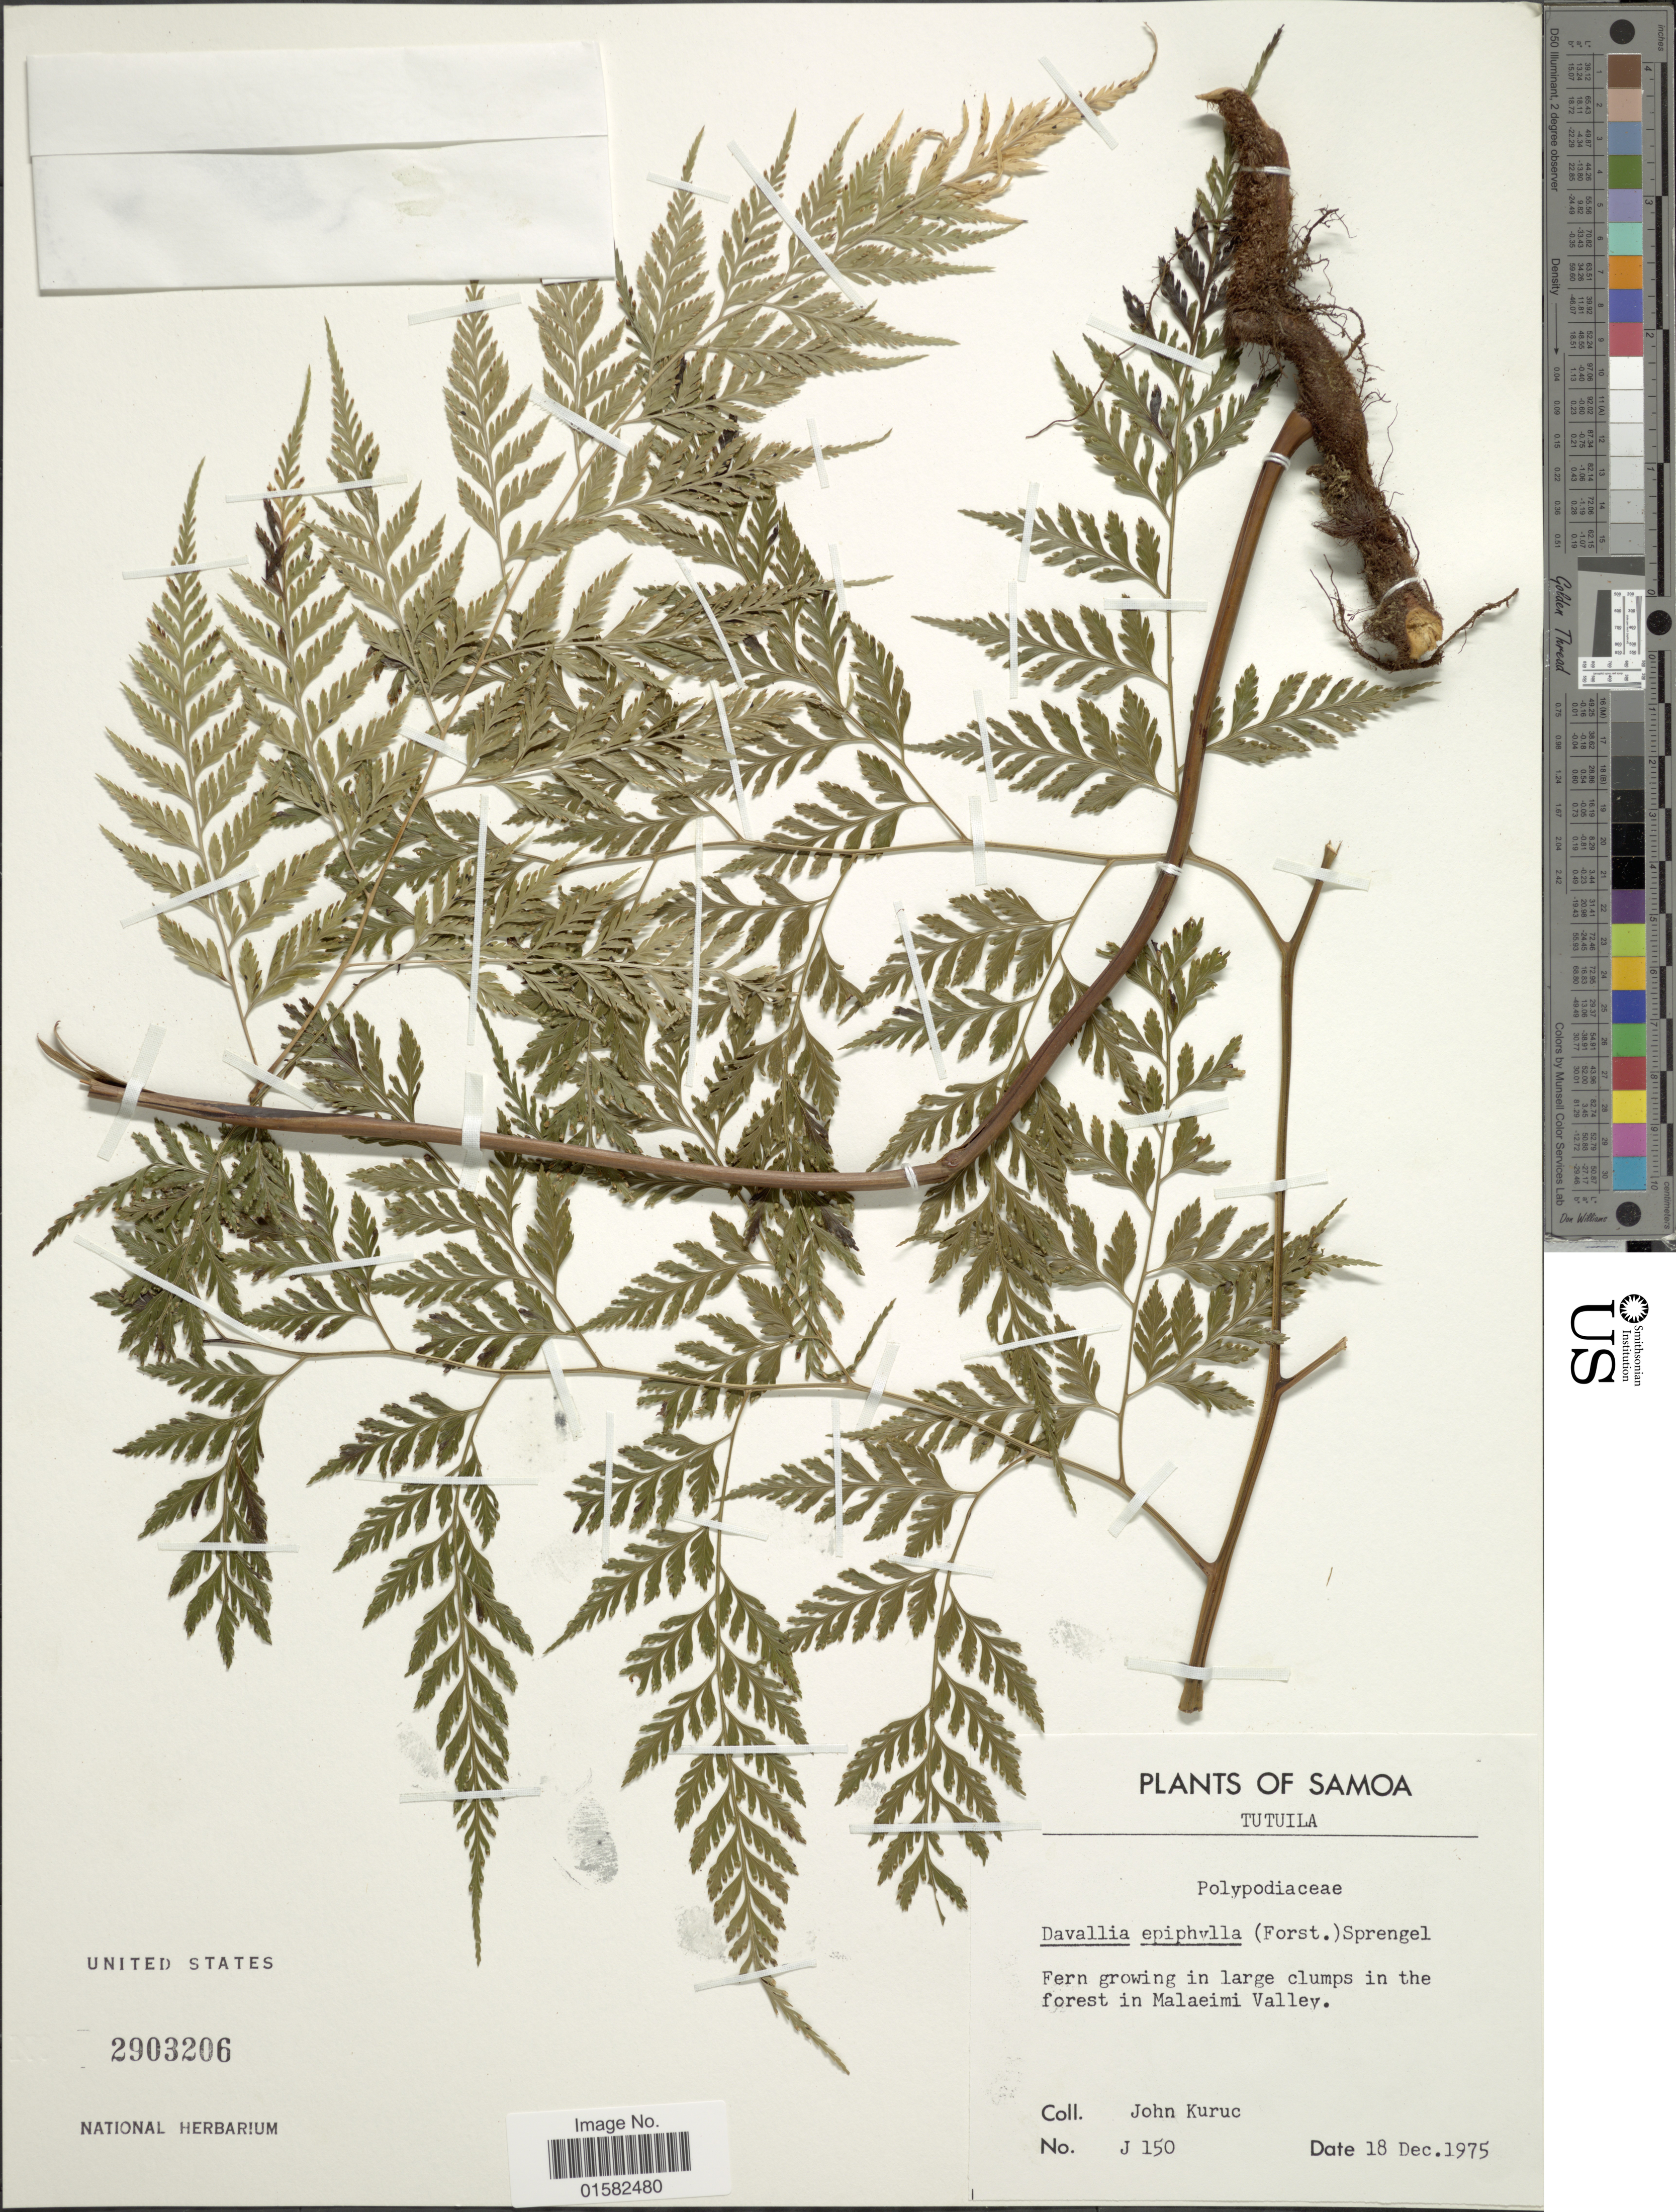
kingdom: Plantae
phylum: Tracheophyta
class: Polypodiopsida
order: Polypodiales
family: Davalliaceae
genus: Wibelia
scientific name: Wibelia denticulata var. elata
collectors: J. Kuruc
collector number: J 150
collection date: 1975-12-18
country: American Samoa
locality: Samoa, Tutuila, Fern growing in large clump in the forest in Malaeimi Valley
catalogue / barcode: US 2903206